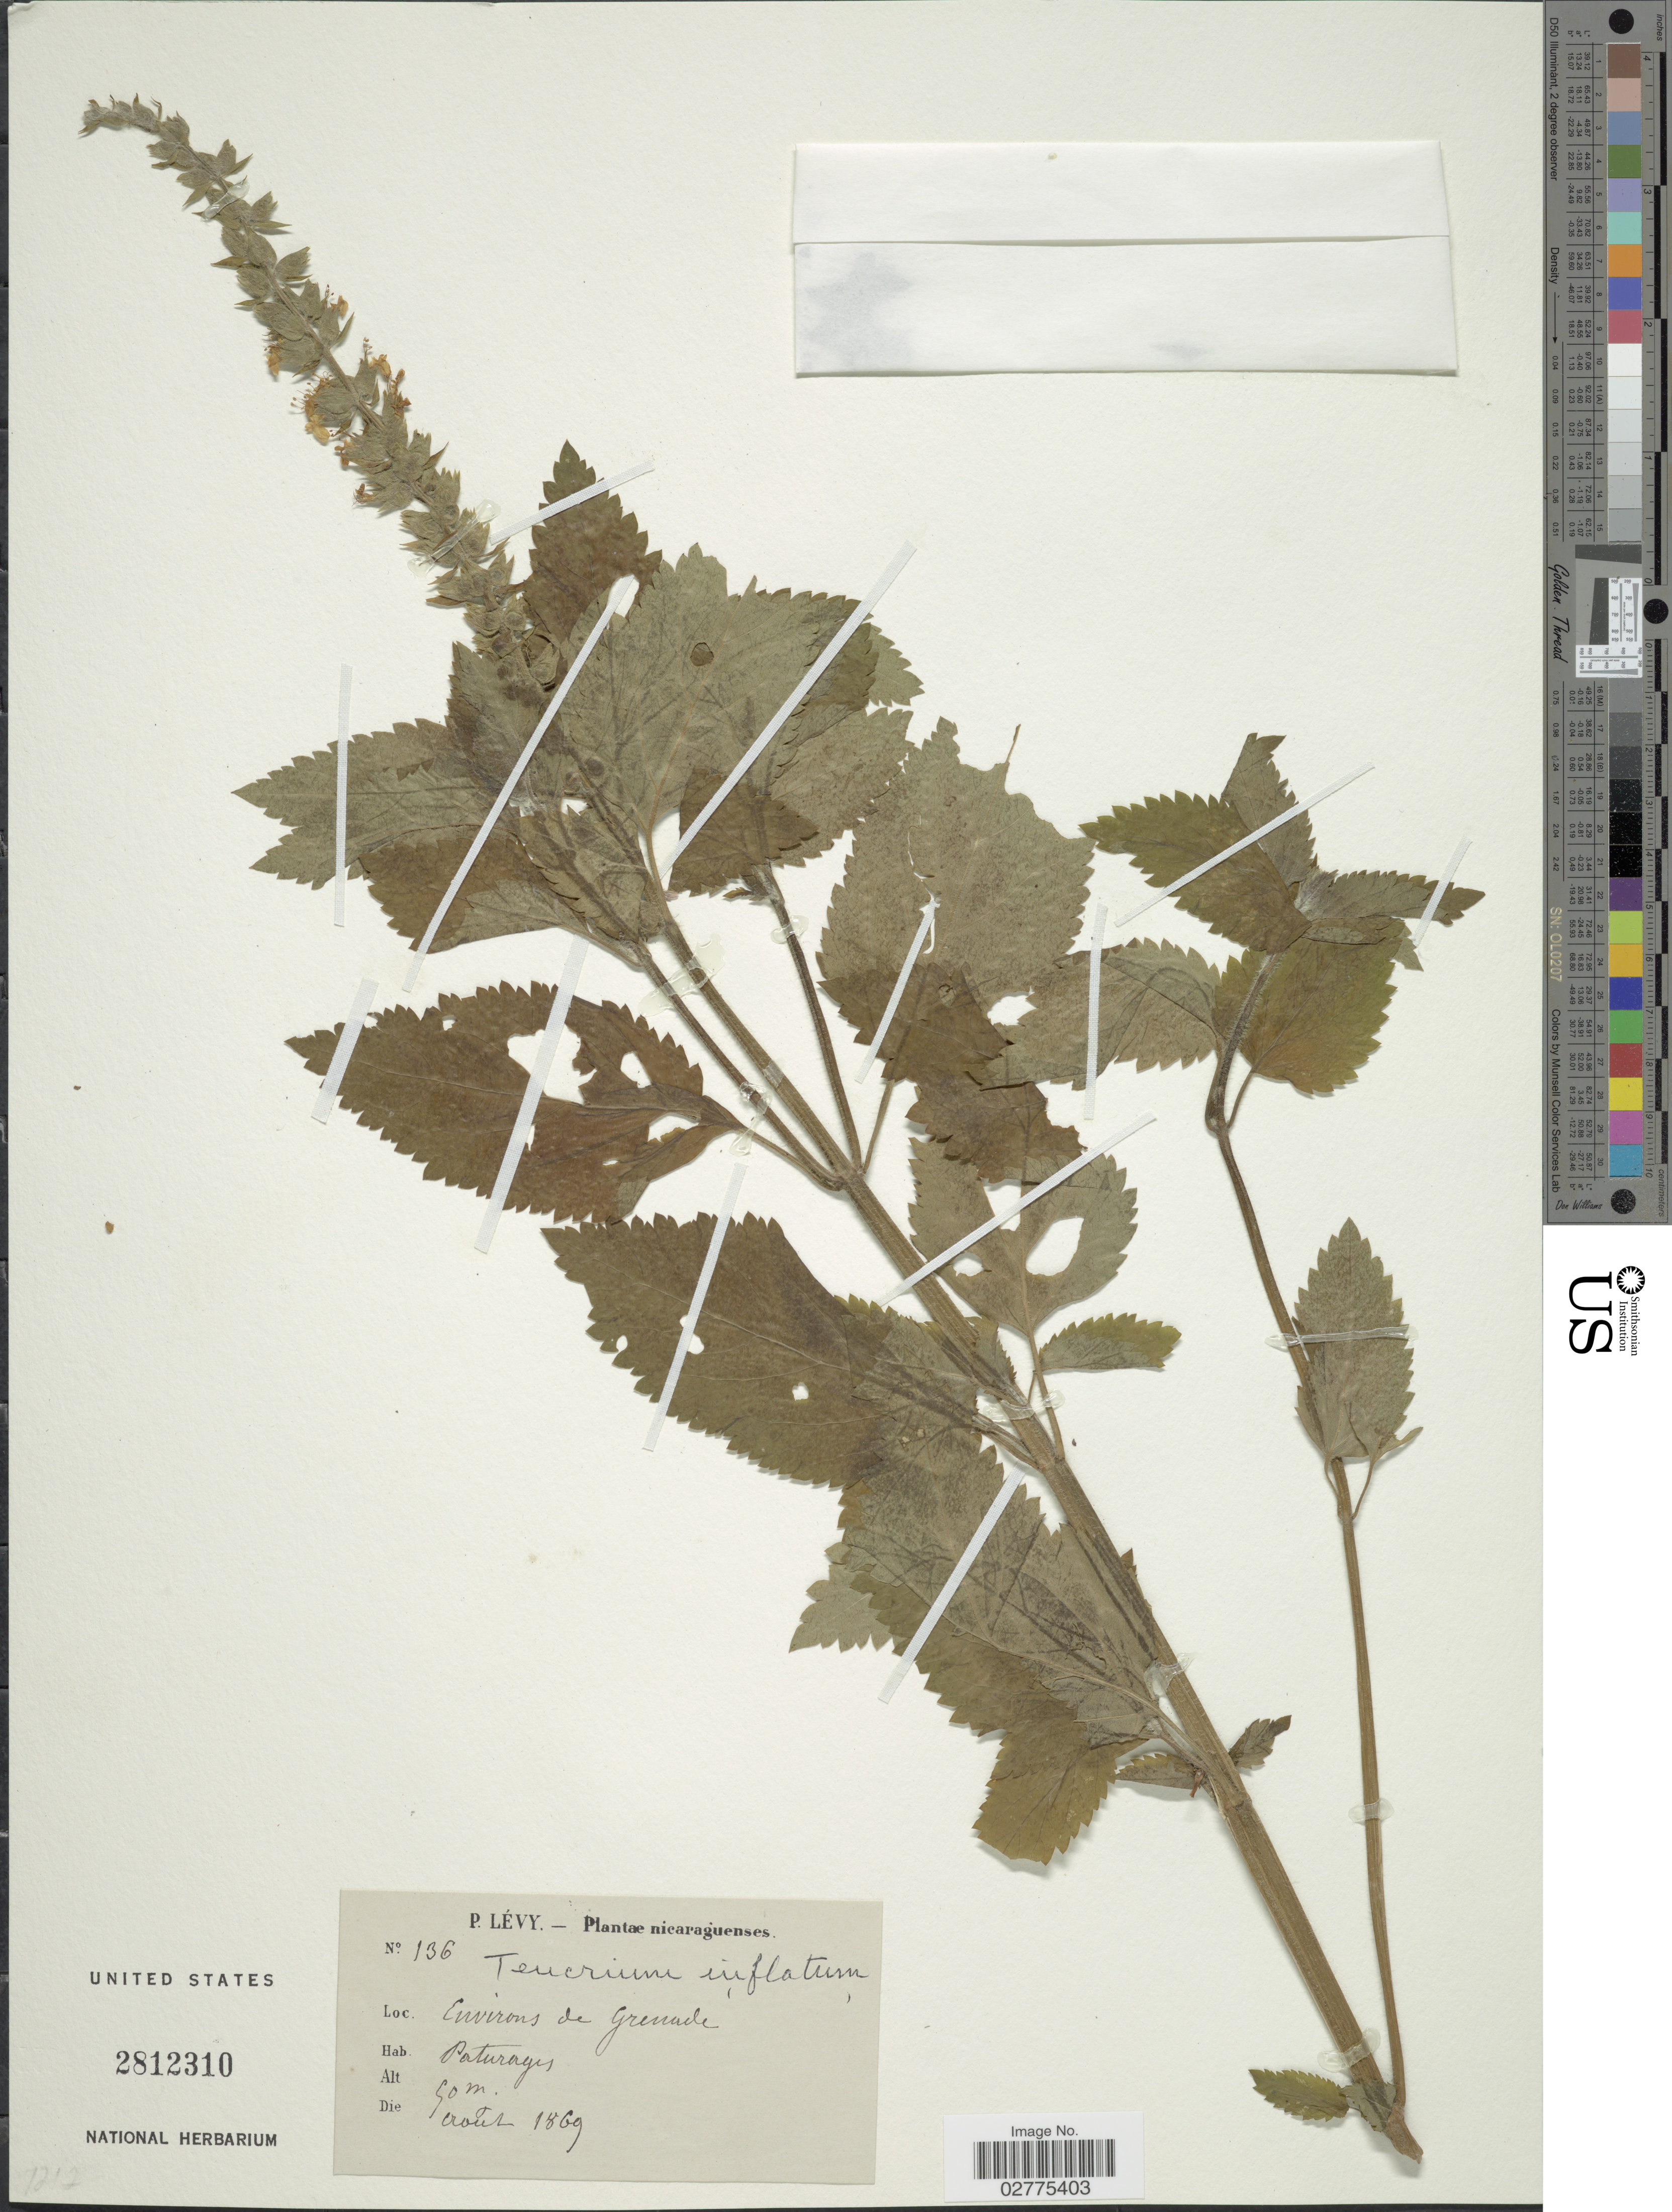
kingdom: Plantae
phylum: Tracheophyta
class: Magnoliopsida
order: Lamiales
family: Lamiaceae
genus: Teucrium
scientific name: Teucrium vesicarium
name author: Mill.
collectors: P. Lévy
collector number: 136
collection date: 1869-08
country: Nicaragua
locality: Environs de Grenade, Paturages.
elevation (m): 50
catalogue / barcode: US 2812310